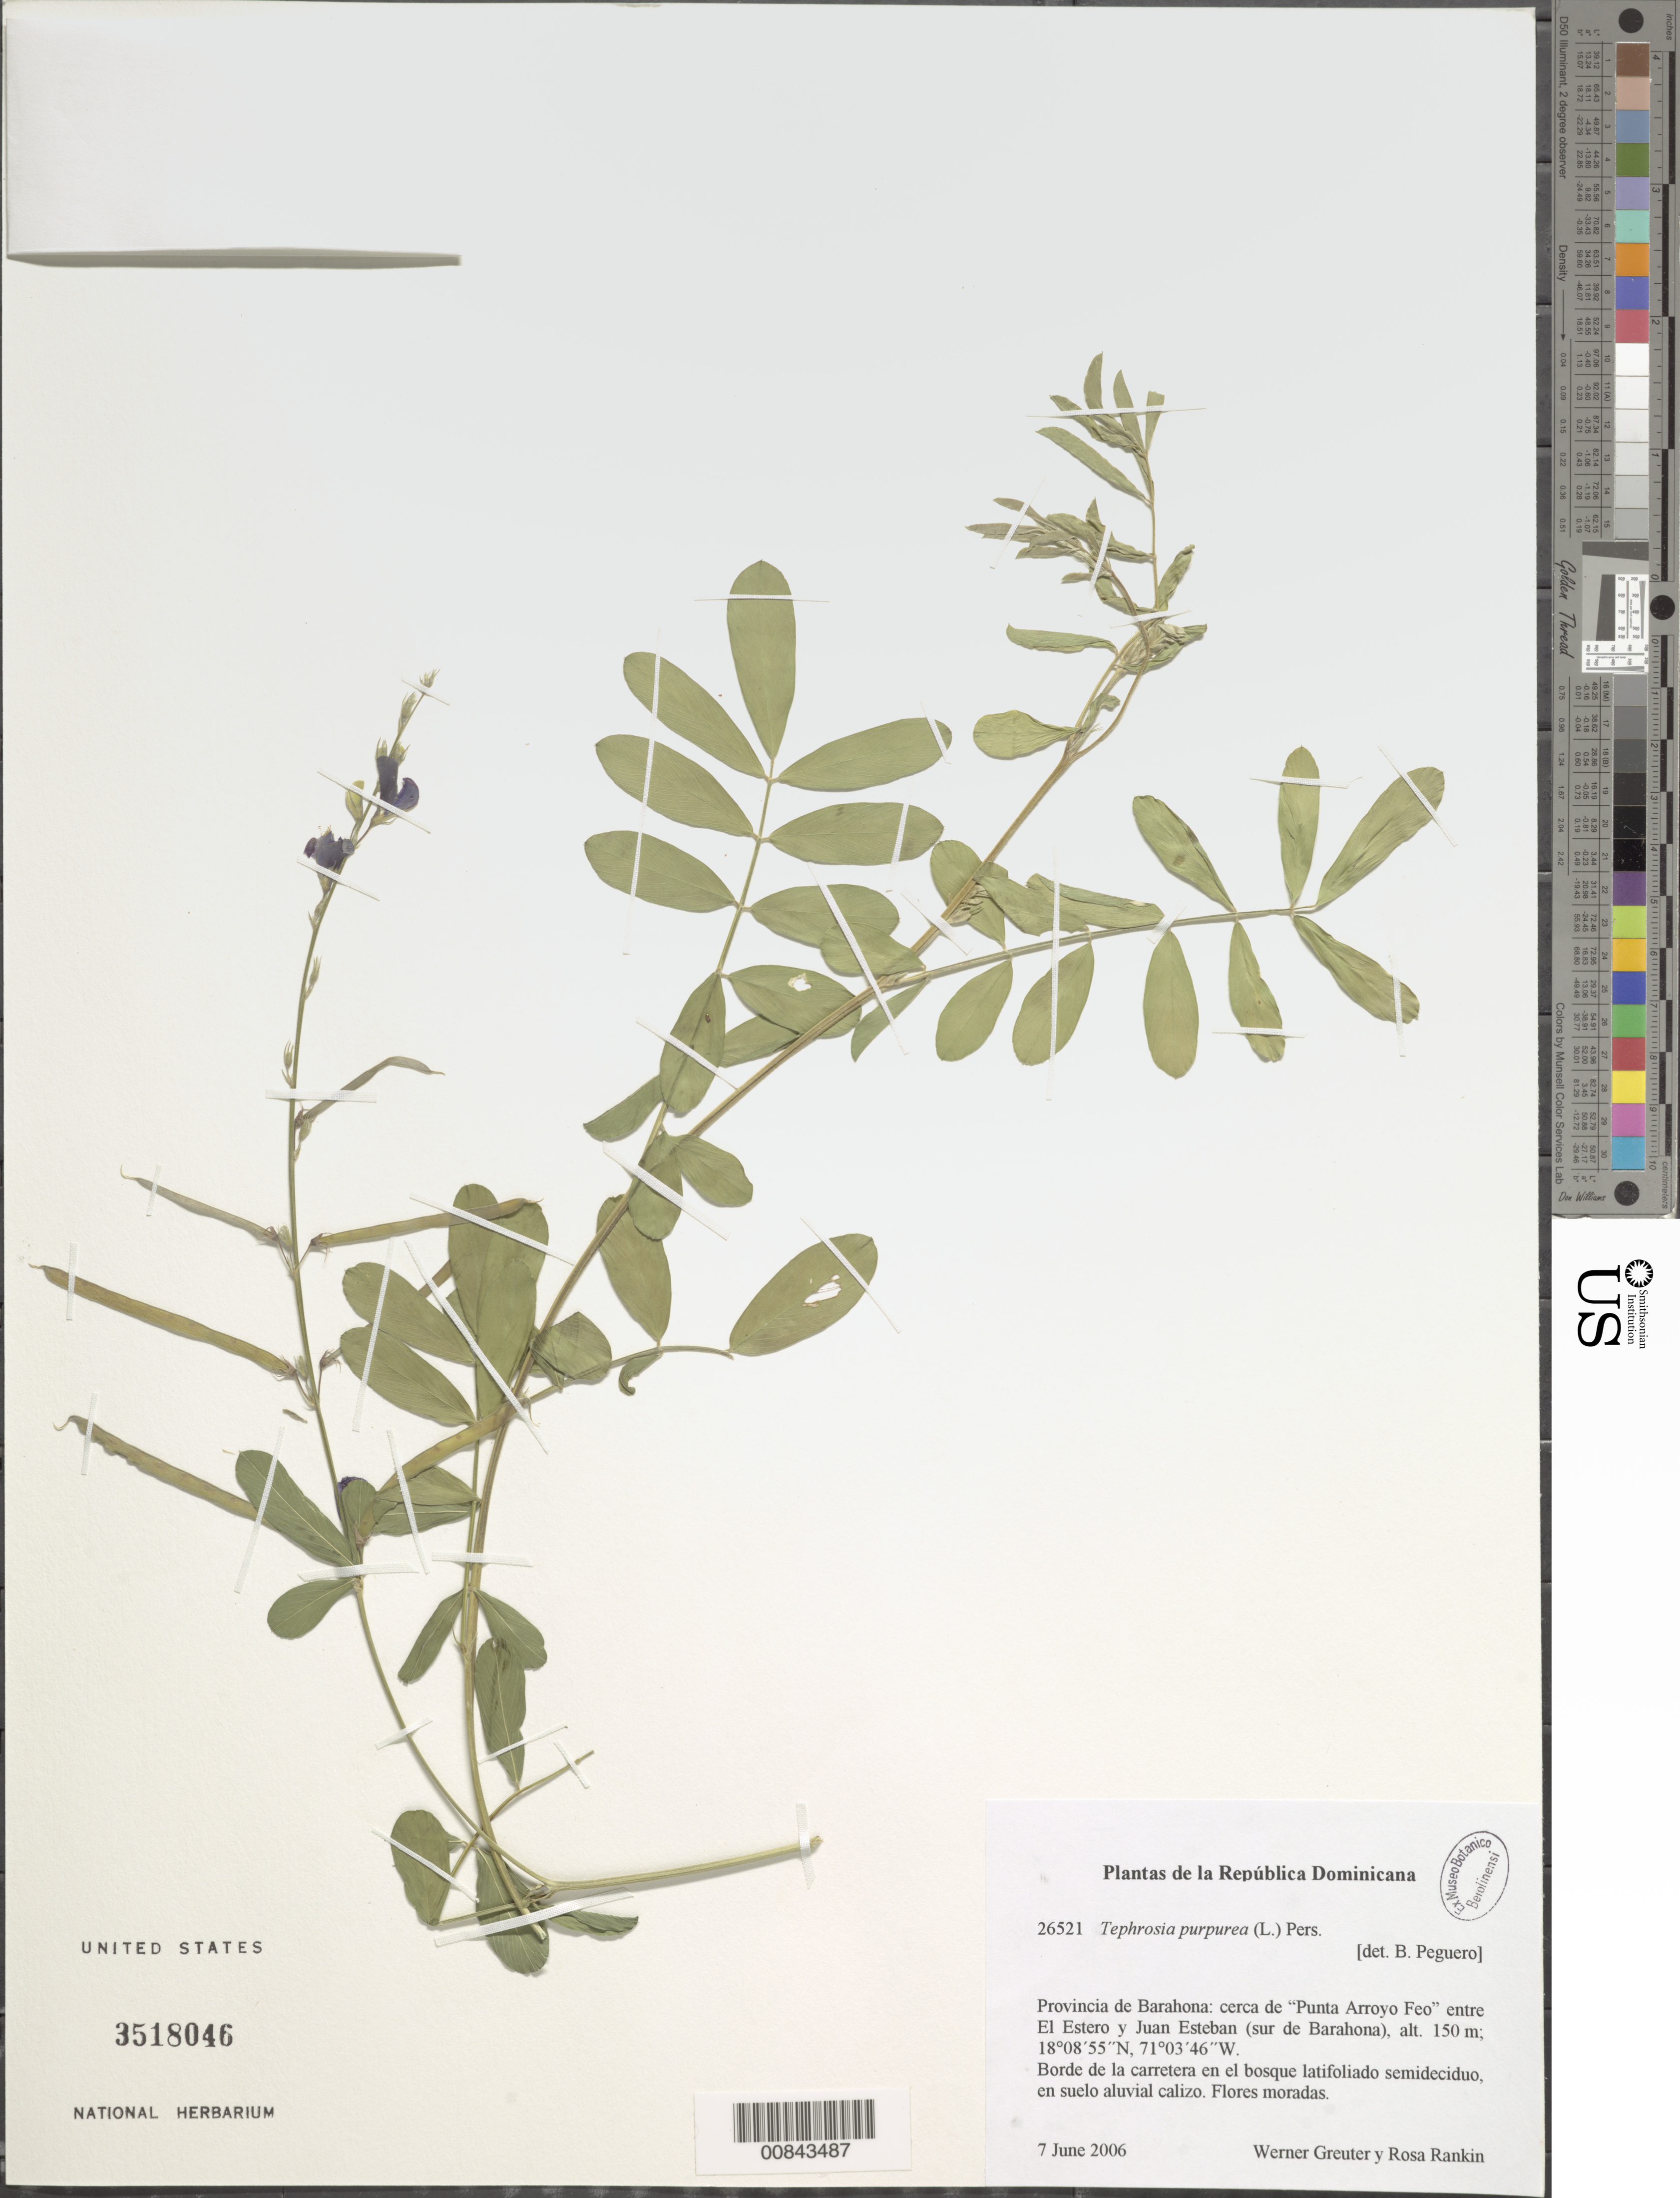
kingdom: Plantae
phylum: Tracheophyta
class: Magnoliopsida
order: Fabales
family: Fabaceae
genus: Tephrosia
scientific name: Tephrosia purpurea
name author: (L.) Pers.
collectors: W. Greuter & R. Rankin Rodriguez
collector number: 26521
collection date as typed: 07 Jun 2006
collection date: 2006-06-07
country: Dominican Republic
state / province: Barahona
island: Hispaniola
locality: cerca de "Punta Arroyo Feo" entre El Estero y Juan Esteban (sur de Barahona).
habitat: Borde de la carretera en el bosque latifoliado semideciduo, en suelo aluvial calizo.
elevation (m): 150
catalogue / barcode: US 3518046